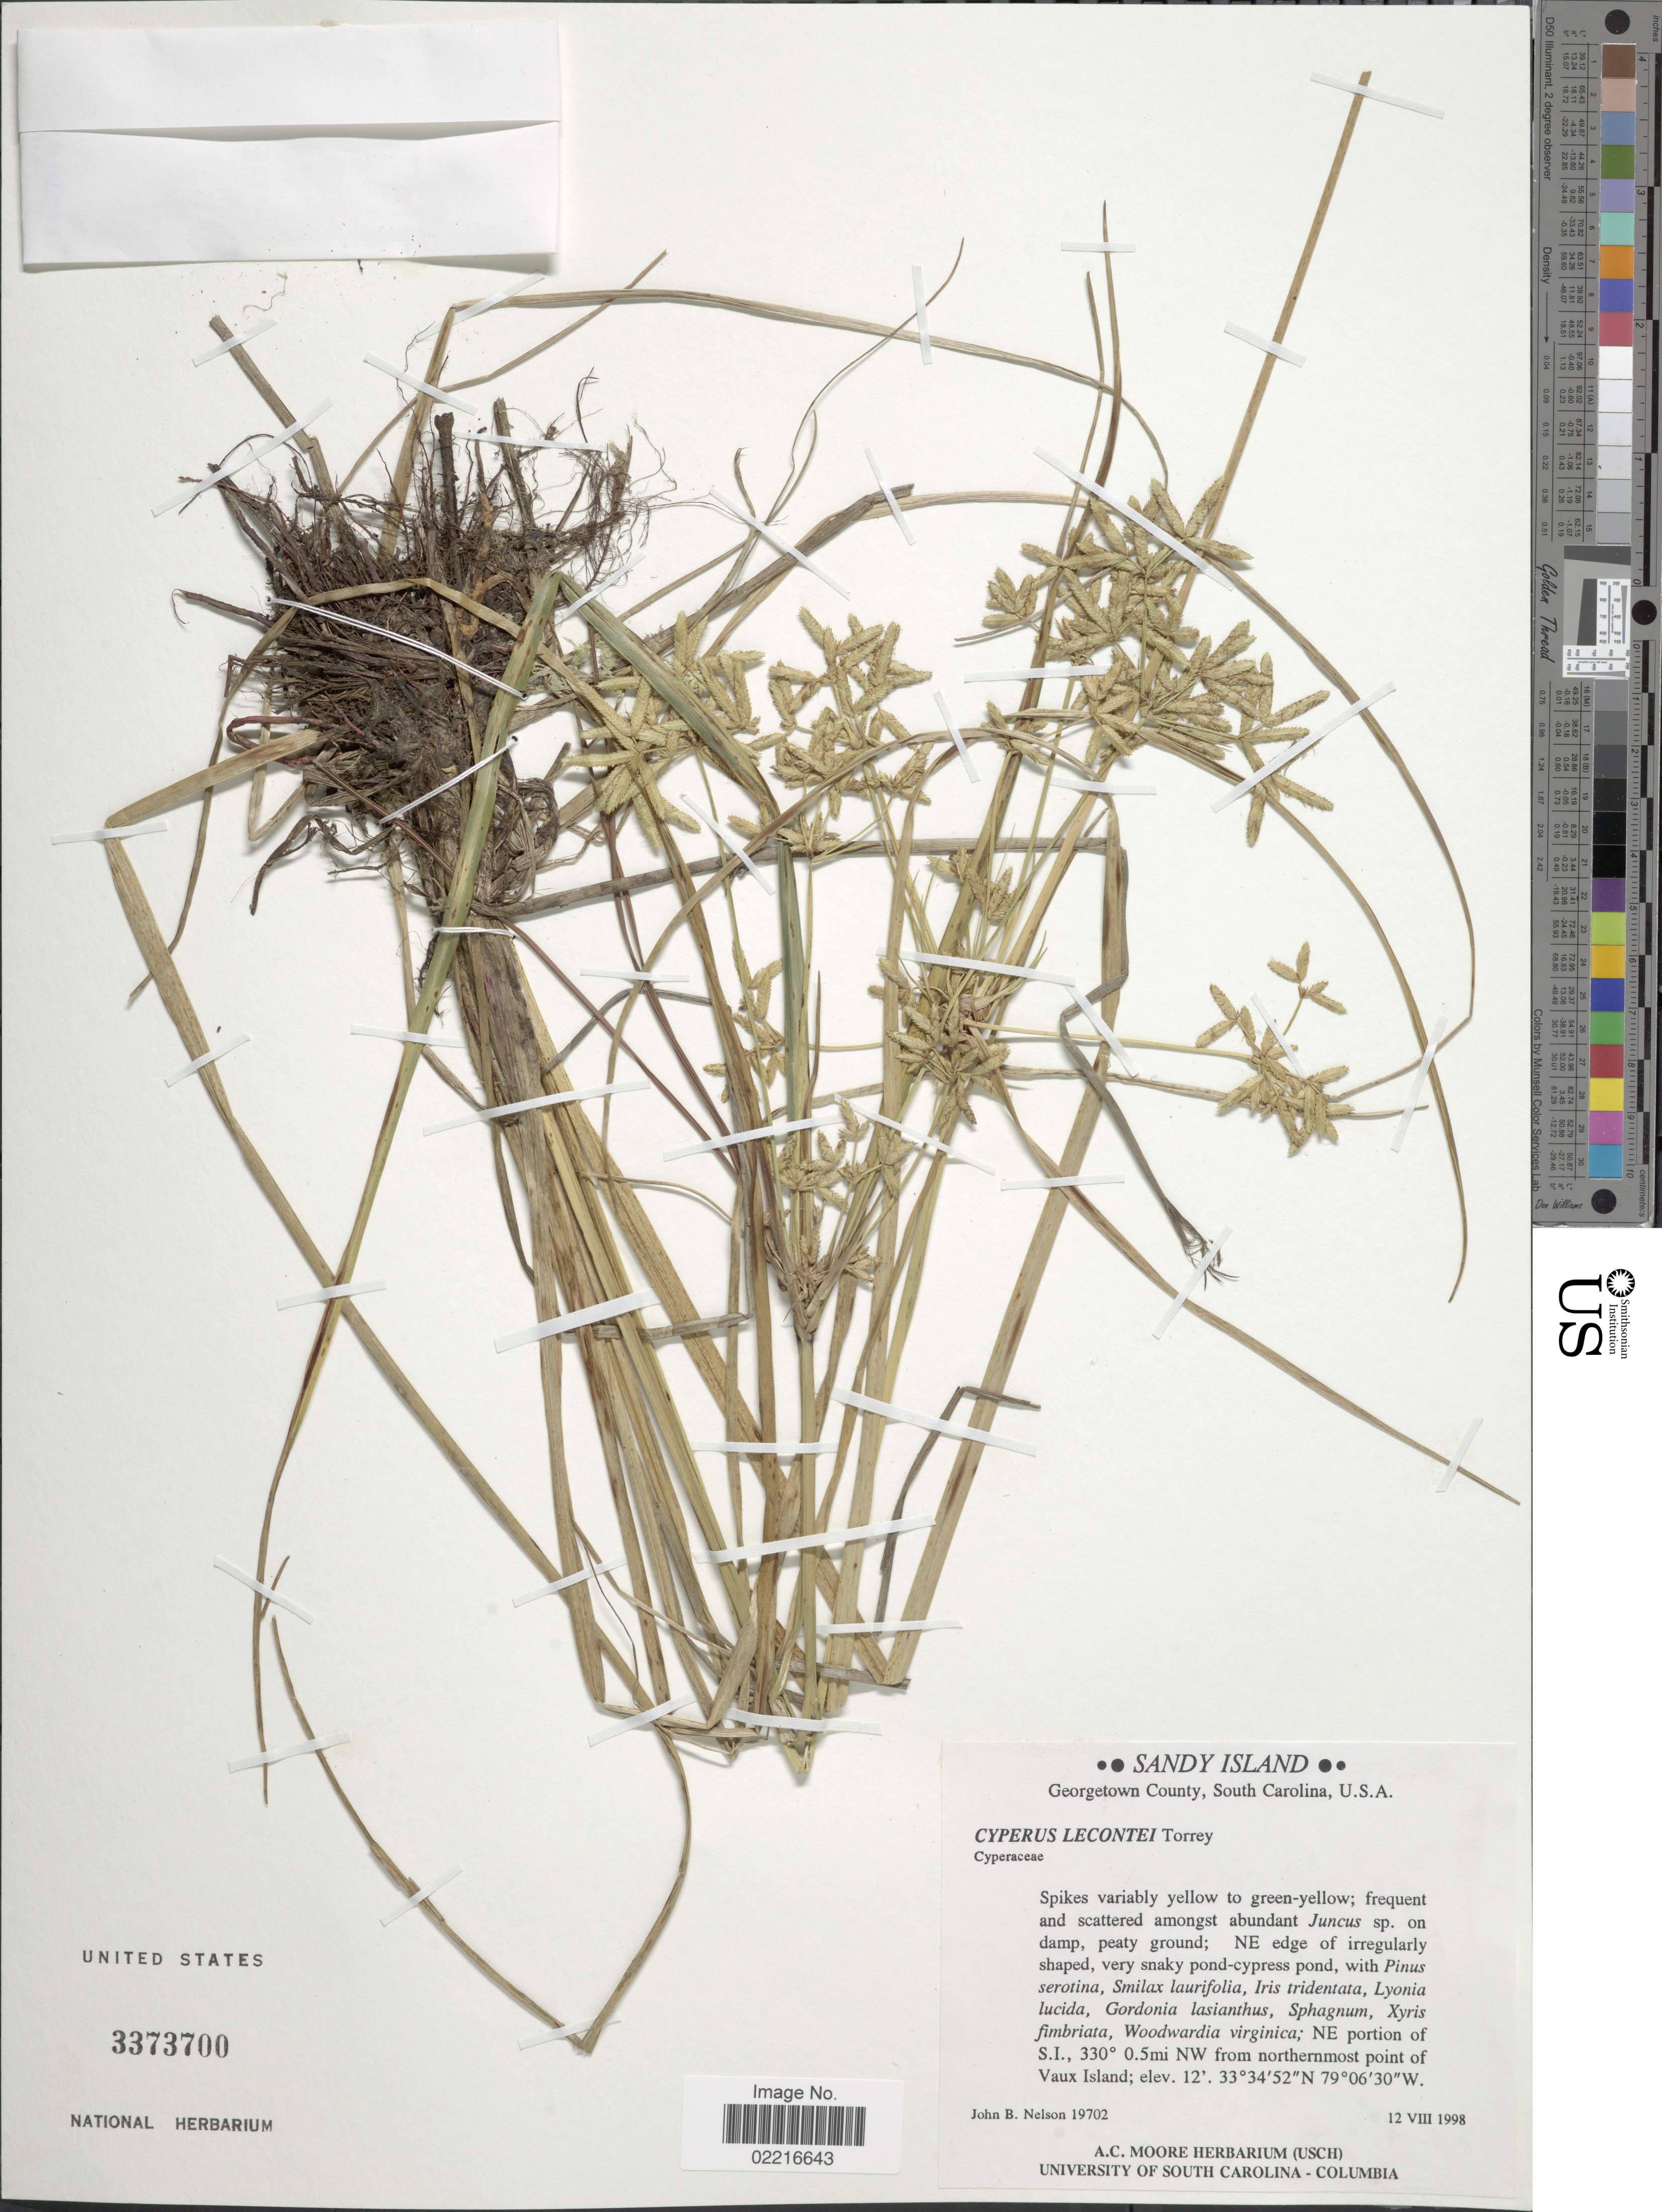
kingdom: Plantae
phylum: Tracheophyta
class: Liliopsida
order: Poales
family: Cyperaceae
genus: Cyperus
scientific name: Cyperus lecontei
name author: Torr. ex Steud.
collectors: J. B. Nelson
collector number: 19702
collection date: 1998-08-12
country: United States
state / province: South Carolina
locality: Georgetown County, NE portion of S.I.330° 0.5 mi NW from northernmost point of Vaux Island.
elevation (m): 4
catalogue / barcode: US 3373700